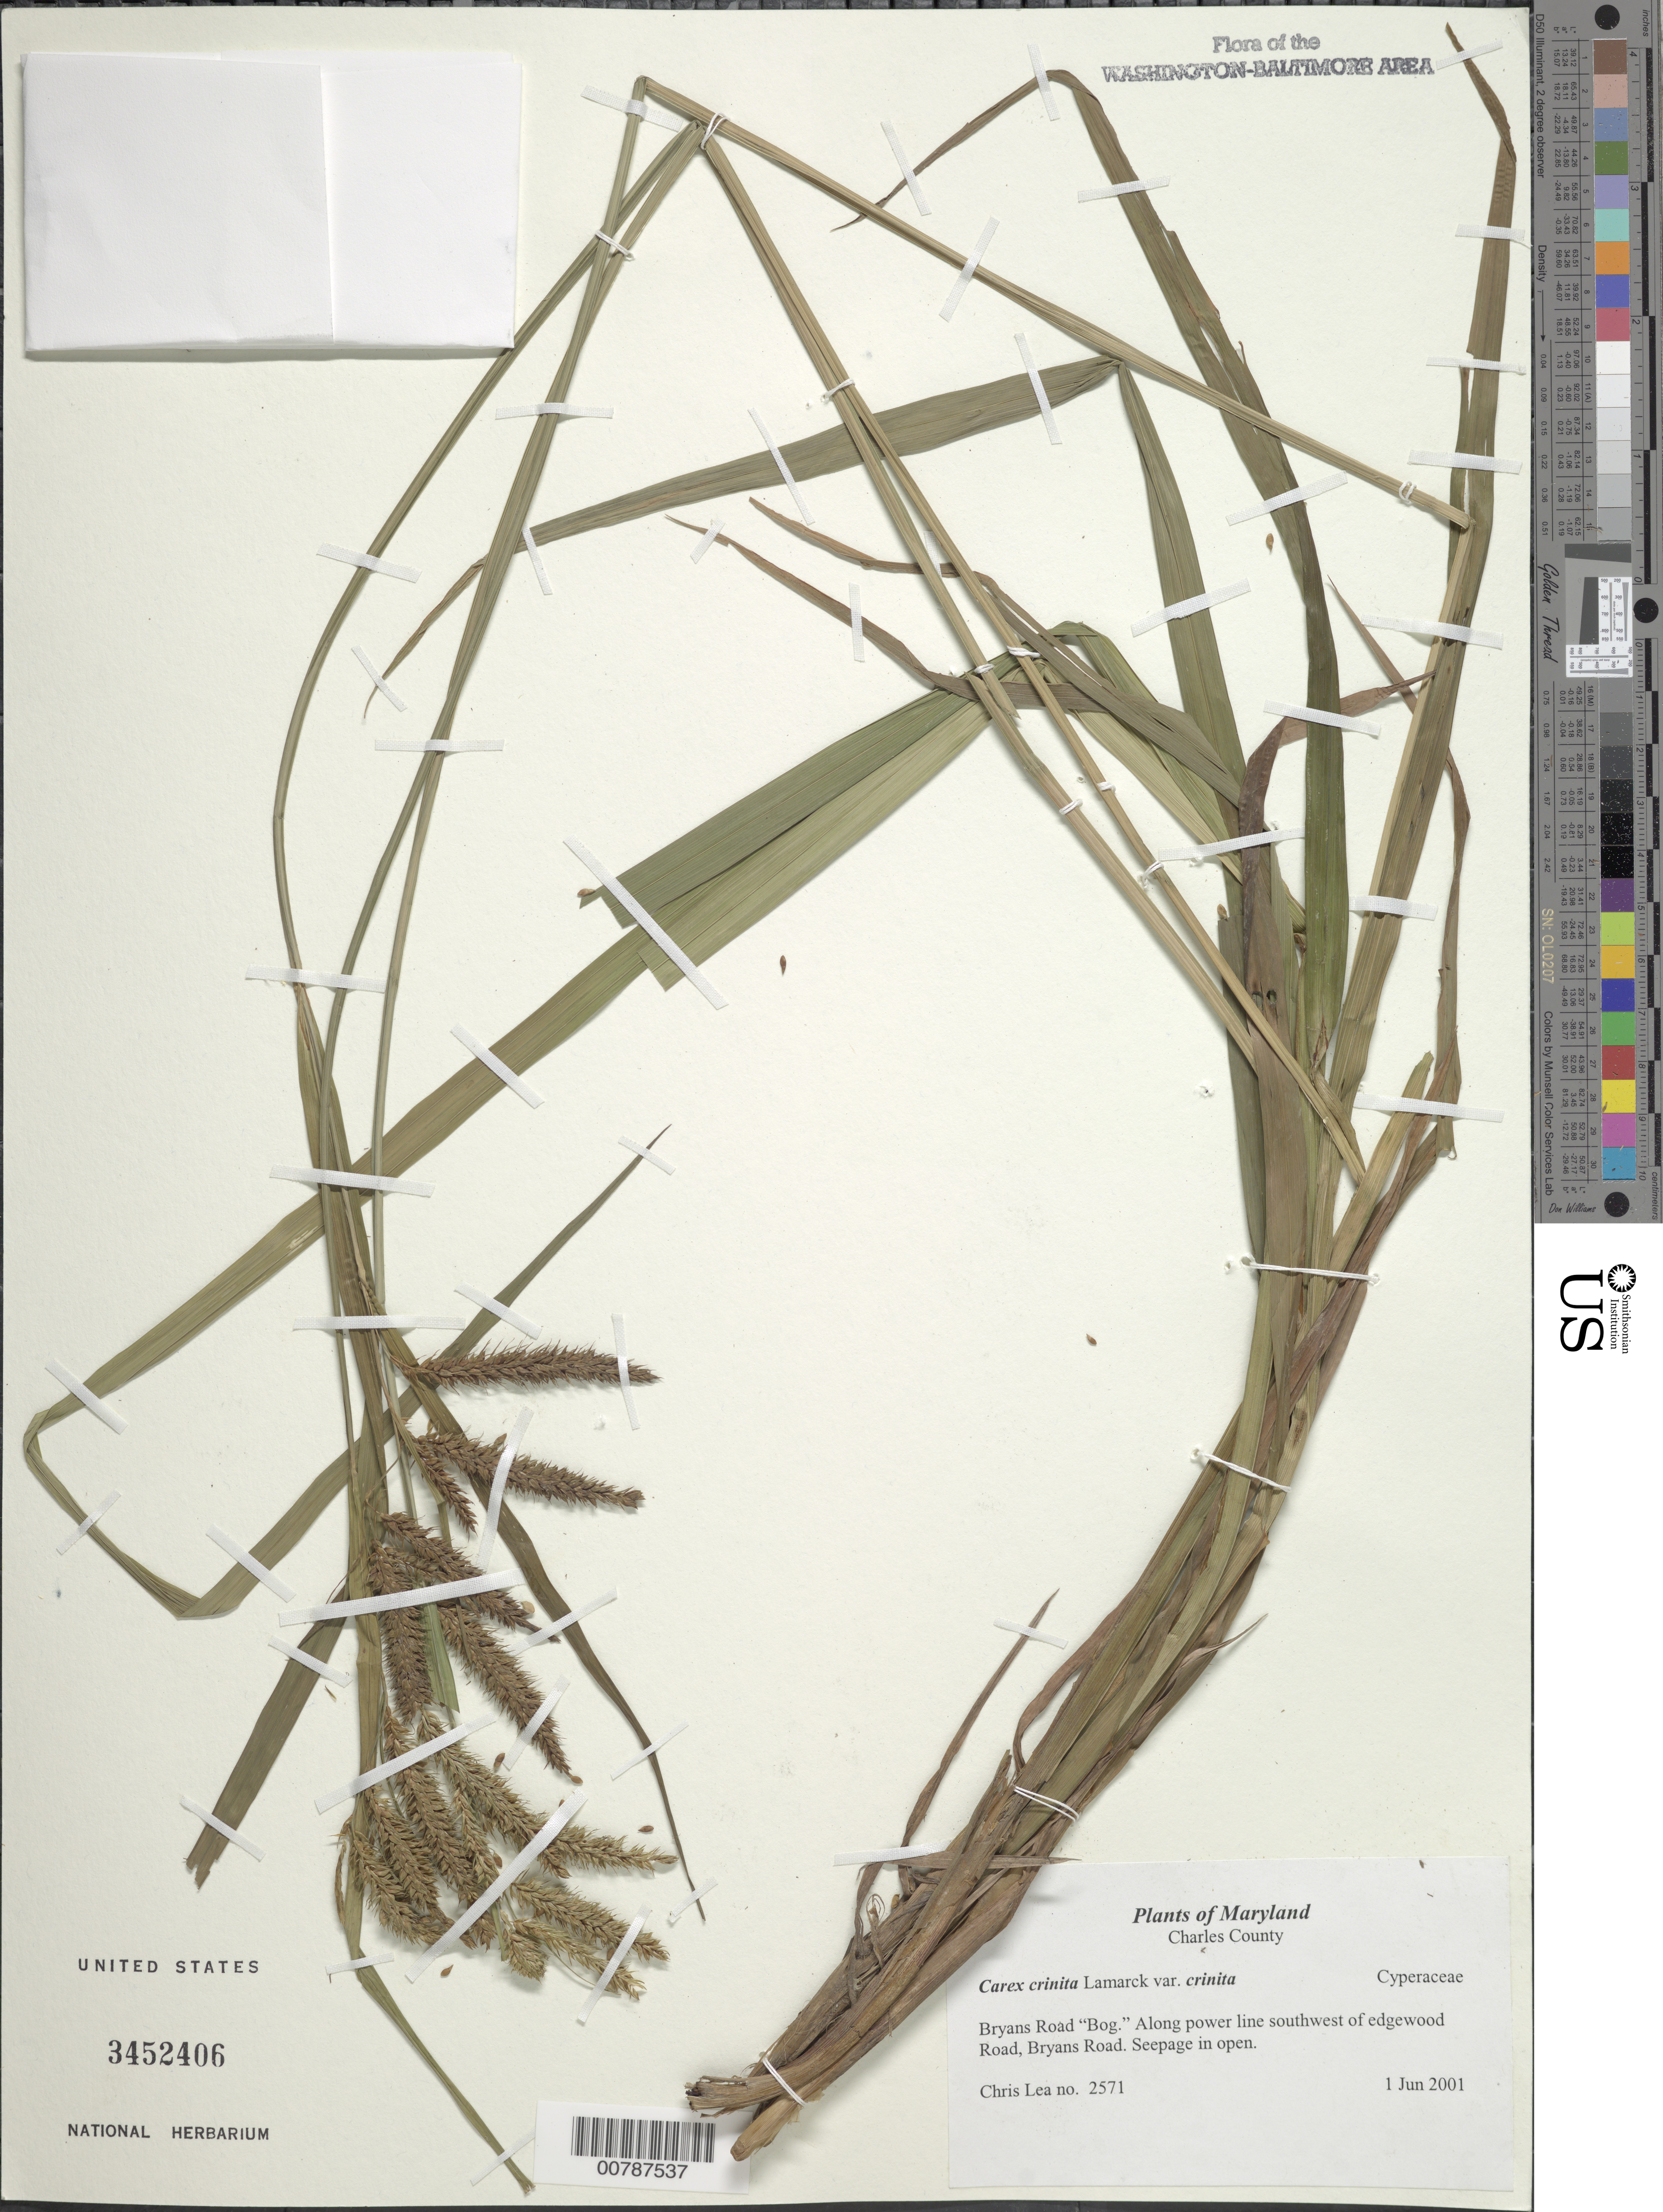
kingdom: Plantae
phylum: Tracheophyta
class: Liliopsida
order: Poales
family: Cyperaceae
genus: Carex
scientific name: Carex crinita var. crinita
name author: Lam.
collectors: C. Lea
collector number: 2571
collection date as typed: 1 Jun 2001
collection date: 2001-06-01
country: United States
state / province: Maryland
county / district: Charles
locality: Bryans Road "Bog". Along powerline southwest of Edgewood Road, Bryans Road.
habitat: Seepage in open.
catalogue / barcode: US 3452406